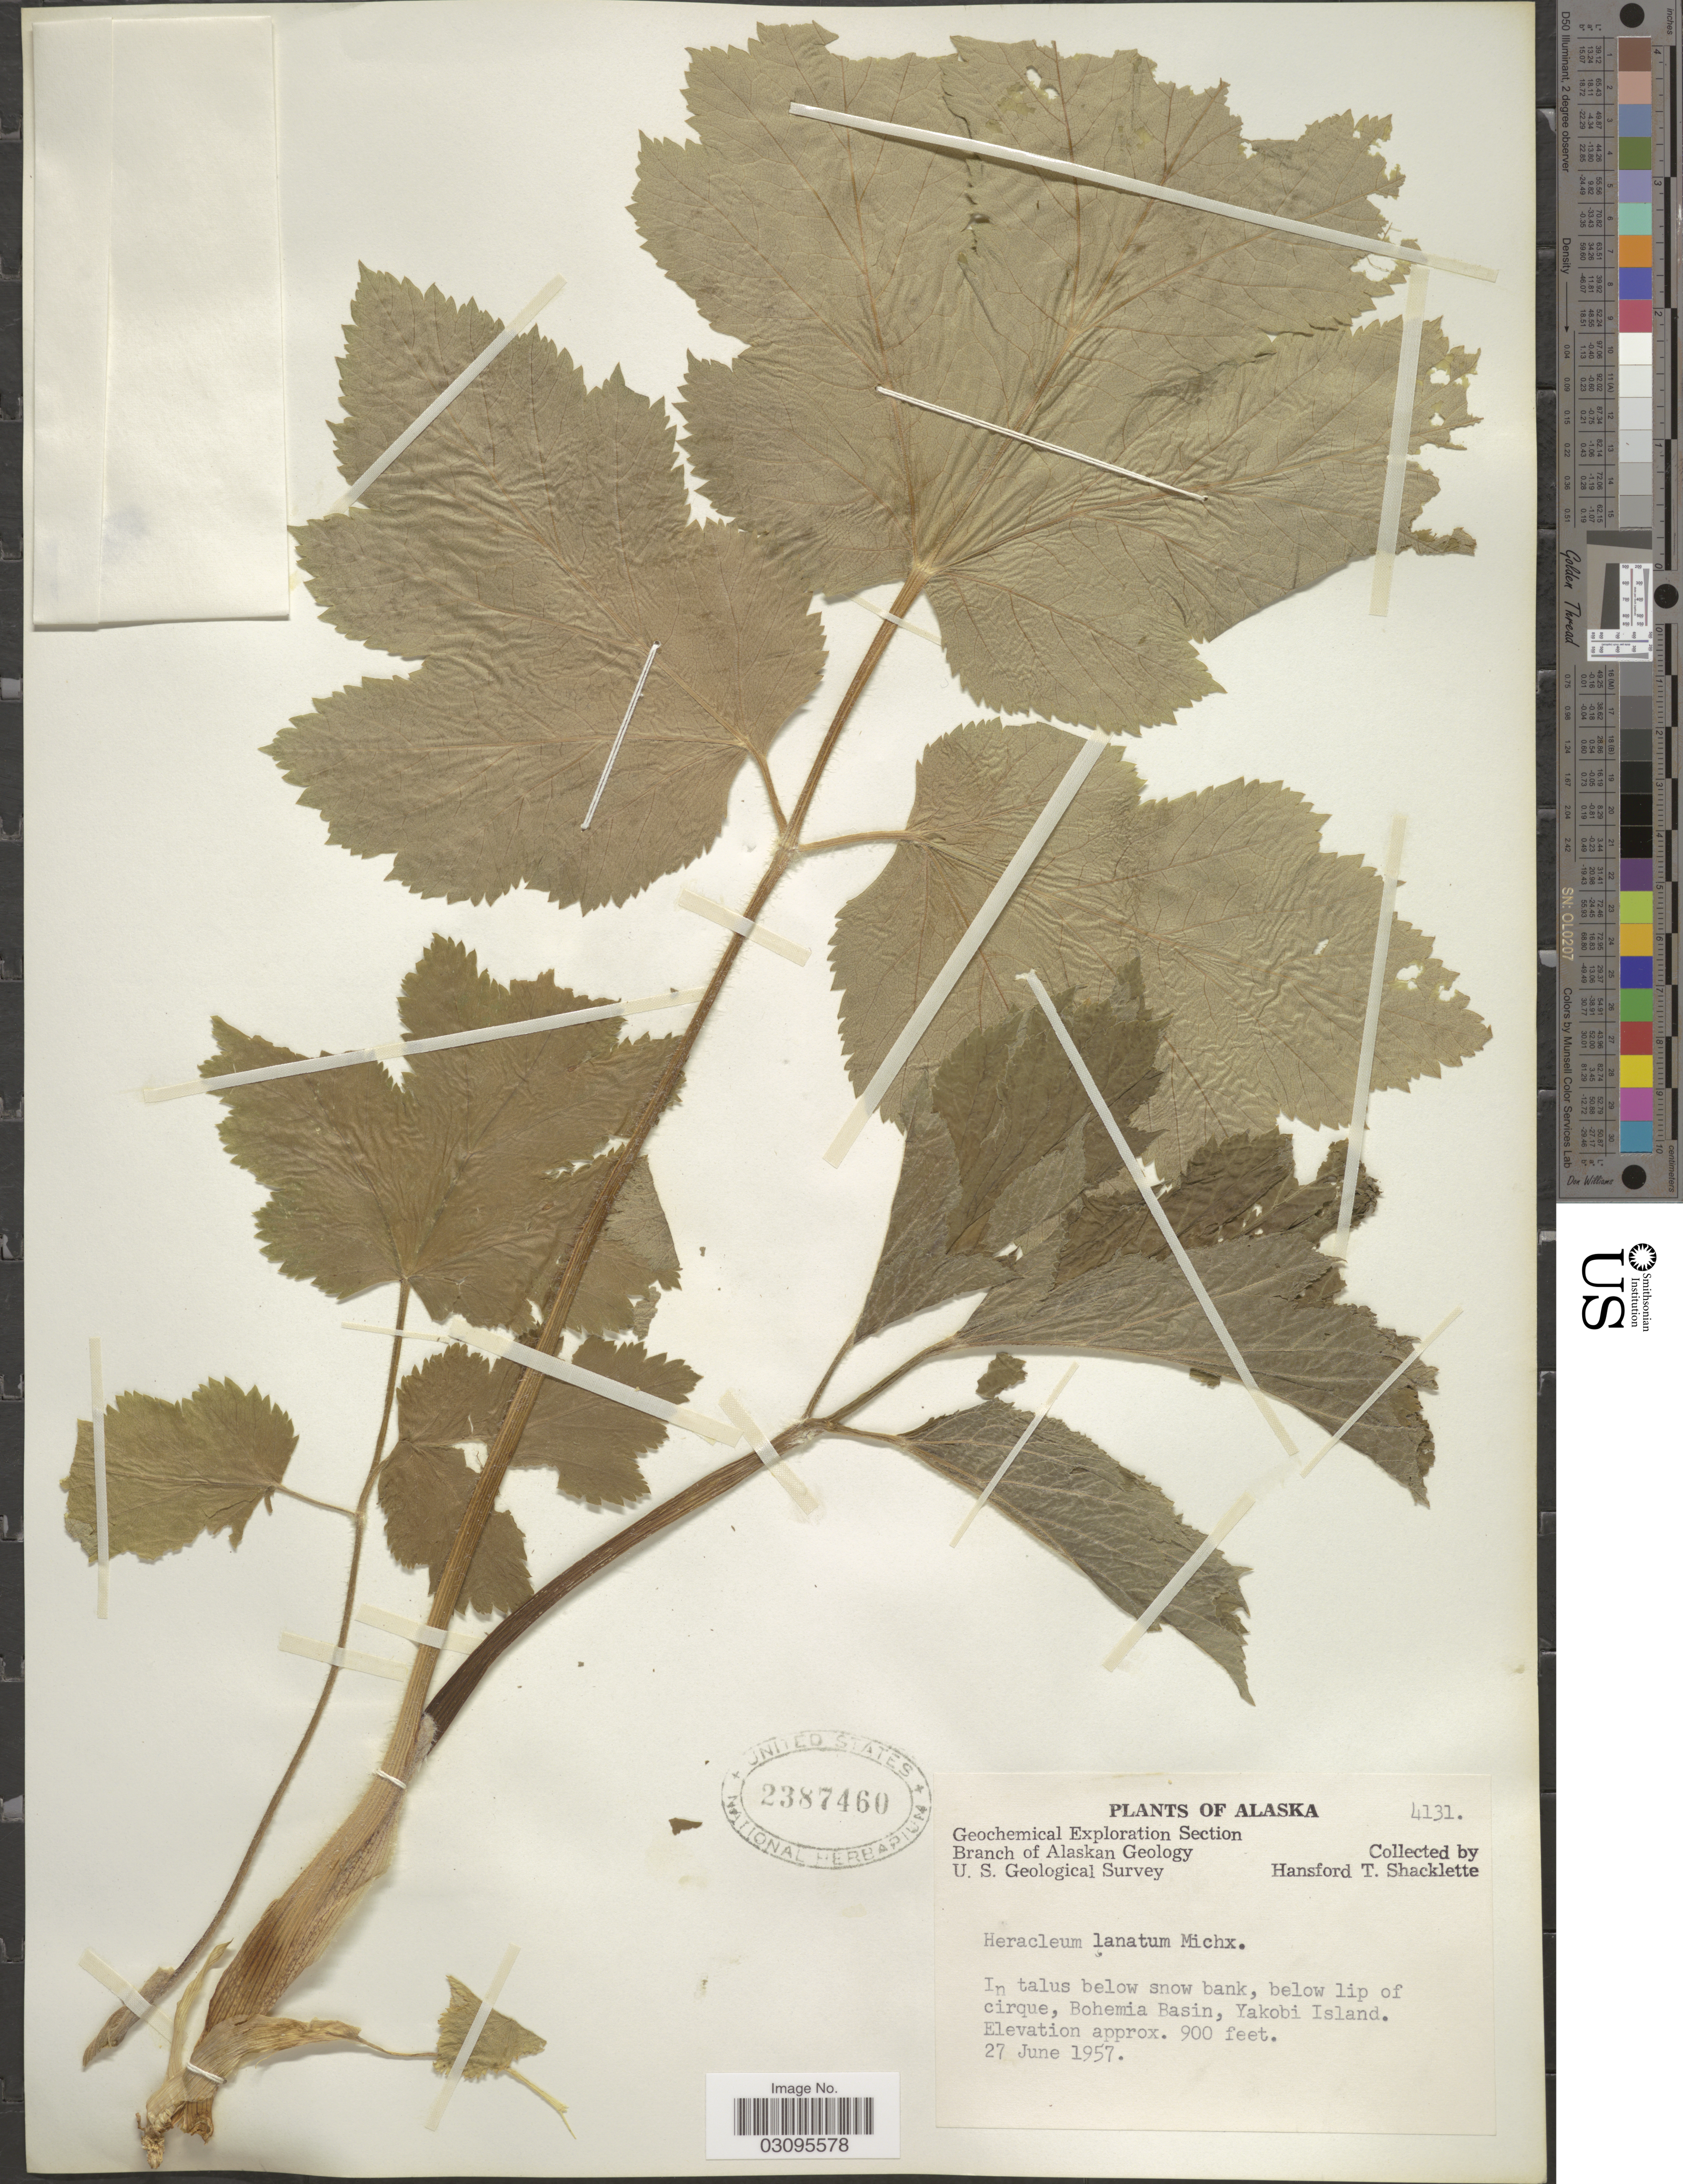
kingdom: Plantae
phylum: Tracheophyta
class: Magnoliopsida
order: Apiales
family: Apiaceae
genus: Heracleum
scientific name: Heracleum lanatum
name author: Michx.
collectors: H. Shacklette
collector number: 4131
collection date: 1957-06-27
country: United States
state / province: Alaska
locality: In talus below snow bank, below lip of cirque, Bohemia Basin, Yakobi Island.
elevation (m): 274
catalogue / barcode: US 2387460